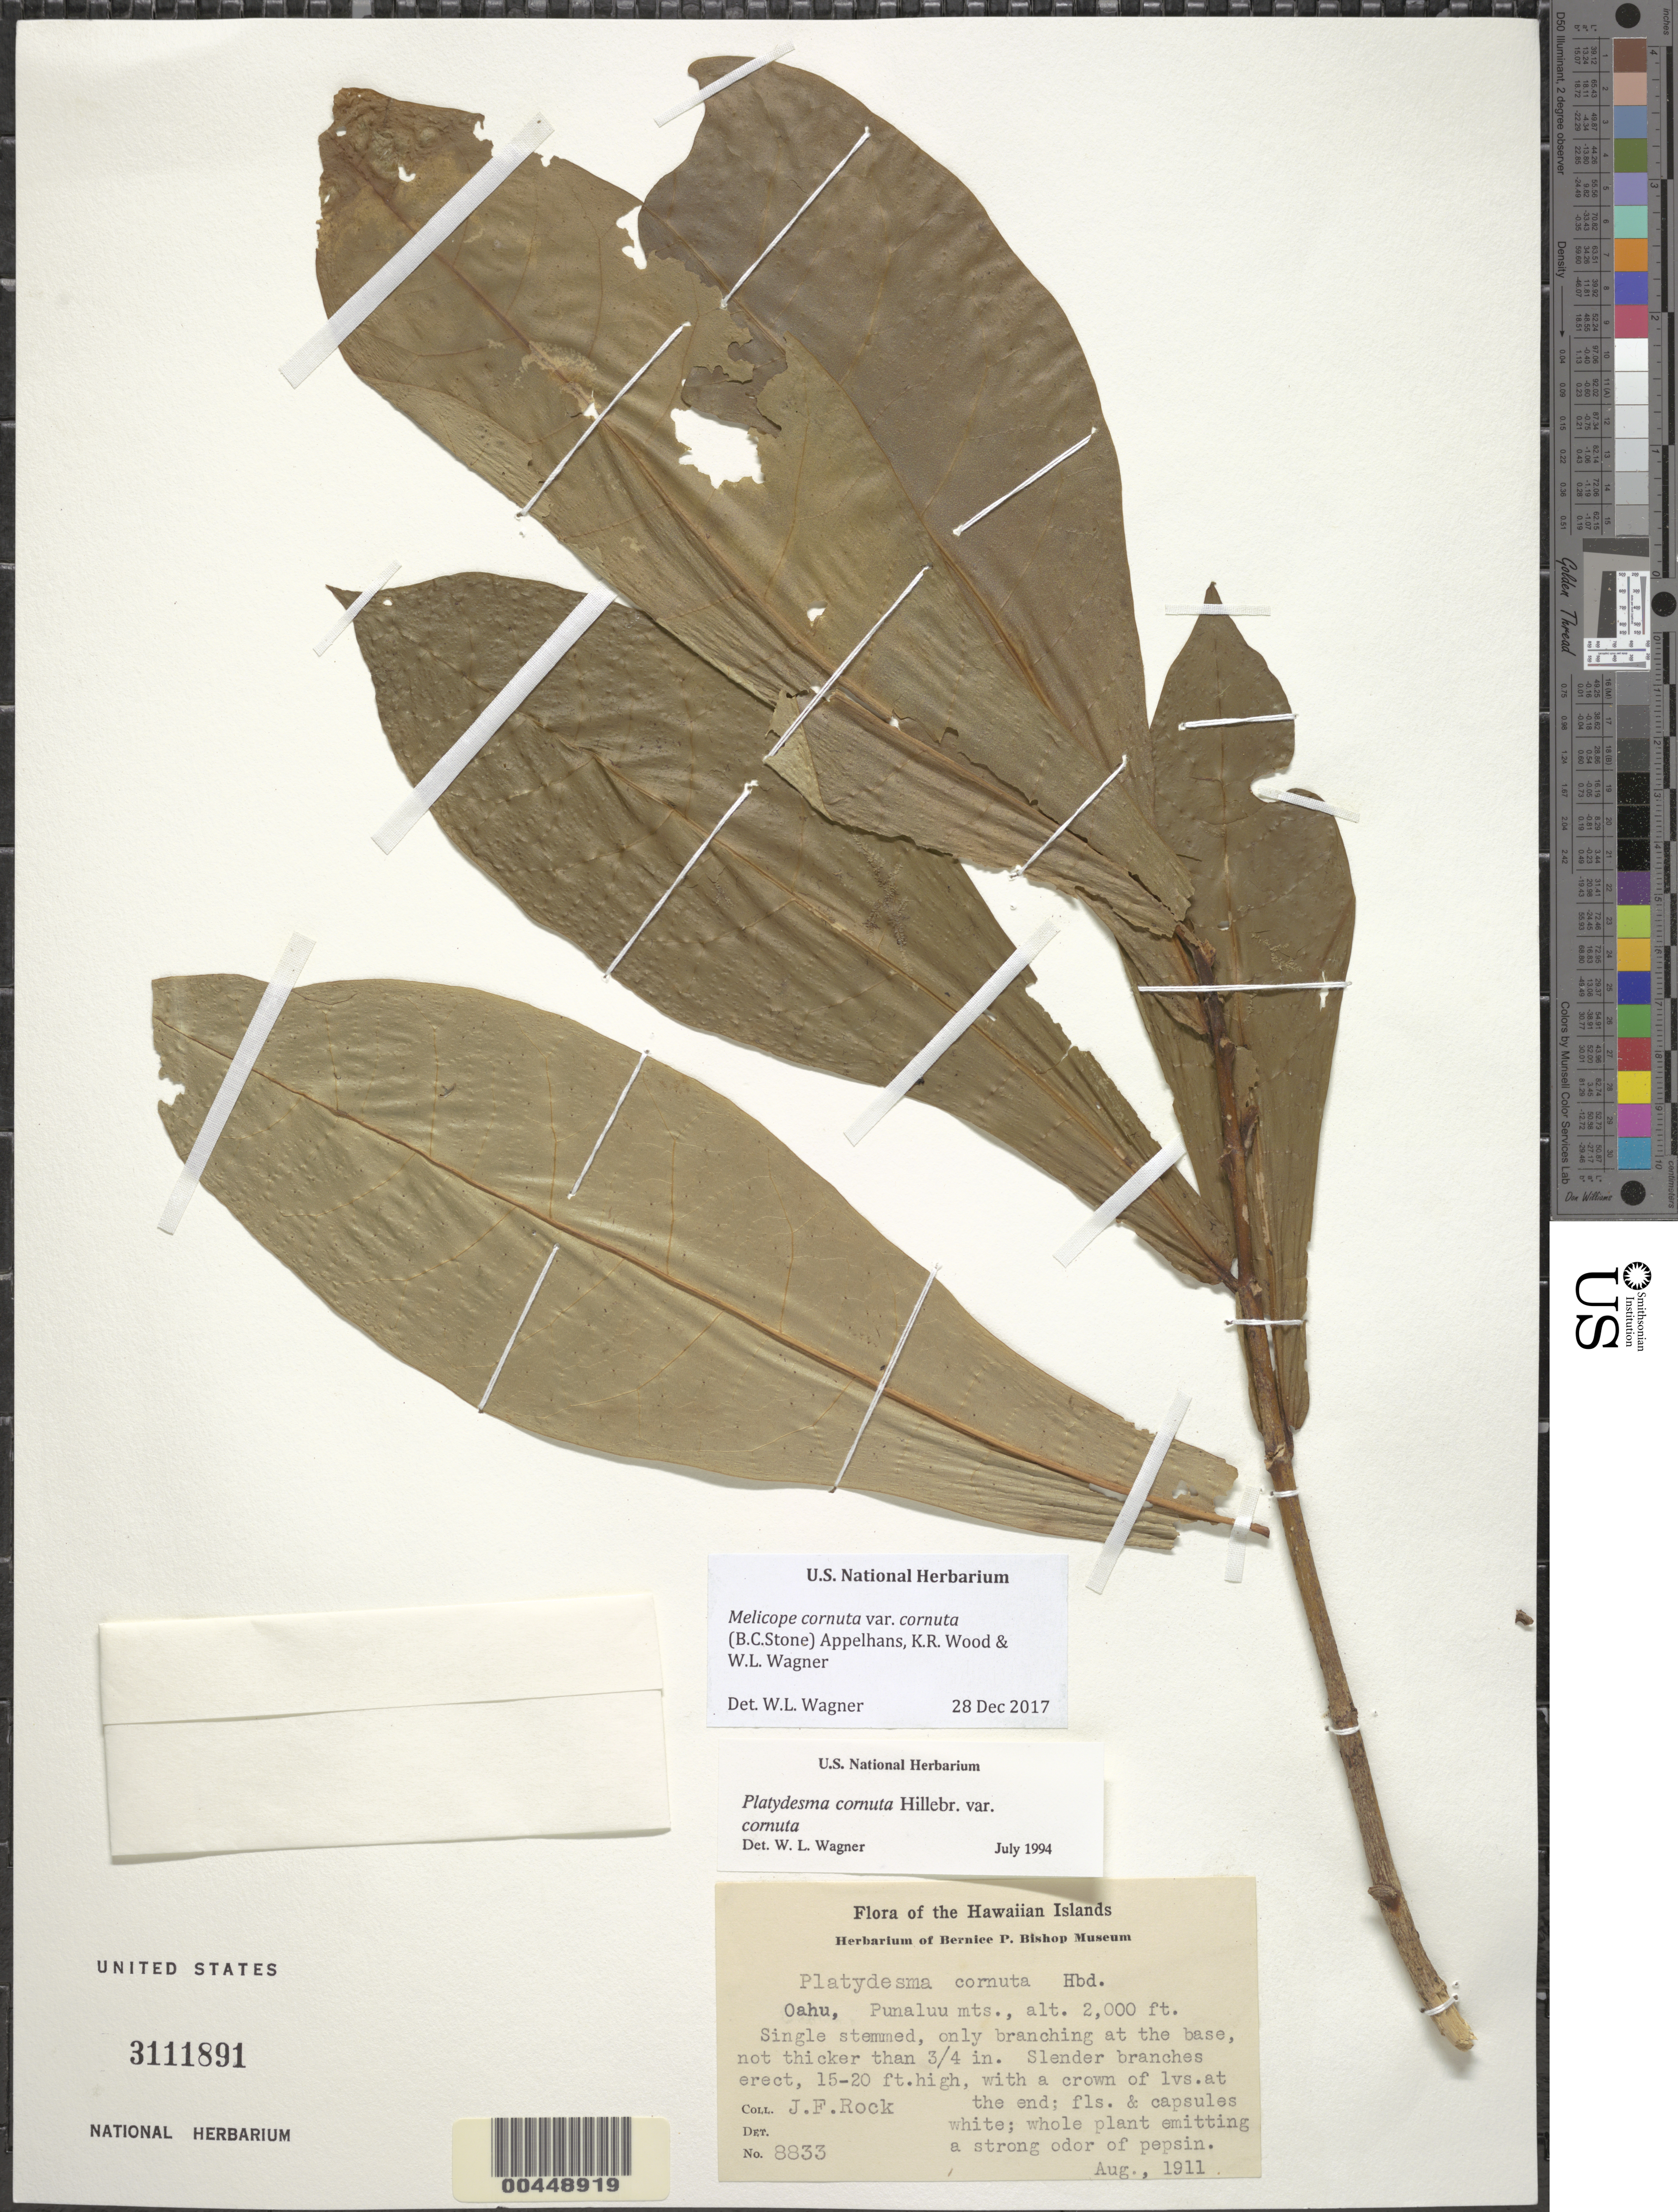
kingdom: Plantae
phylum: Tracheophyta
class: Magnoliopsida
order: Sapindales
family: Rutaceae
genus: Melicope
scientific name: Melicope cornuta var. cornuta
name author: (Hillebr.) Appelhans et al.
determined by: Wagner, W. L., (BOT), Smithsonian Institution - National Museum of Natural History (UNITED STATES)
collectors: J. F. Rock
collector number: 8833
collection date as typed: Aug 1911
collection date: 1911-08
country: United States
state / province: Hawaii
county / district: Honolulu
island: Oahu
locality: Punaluu Mts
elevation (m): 610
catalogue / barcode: US 3111891